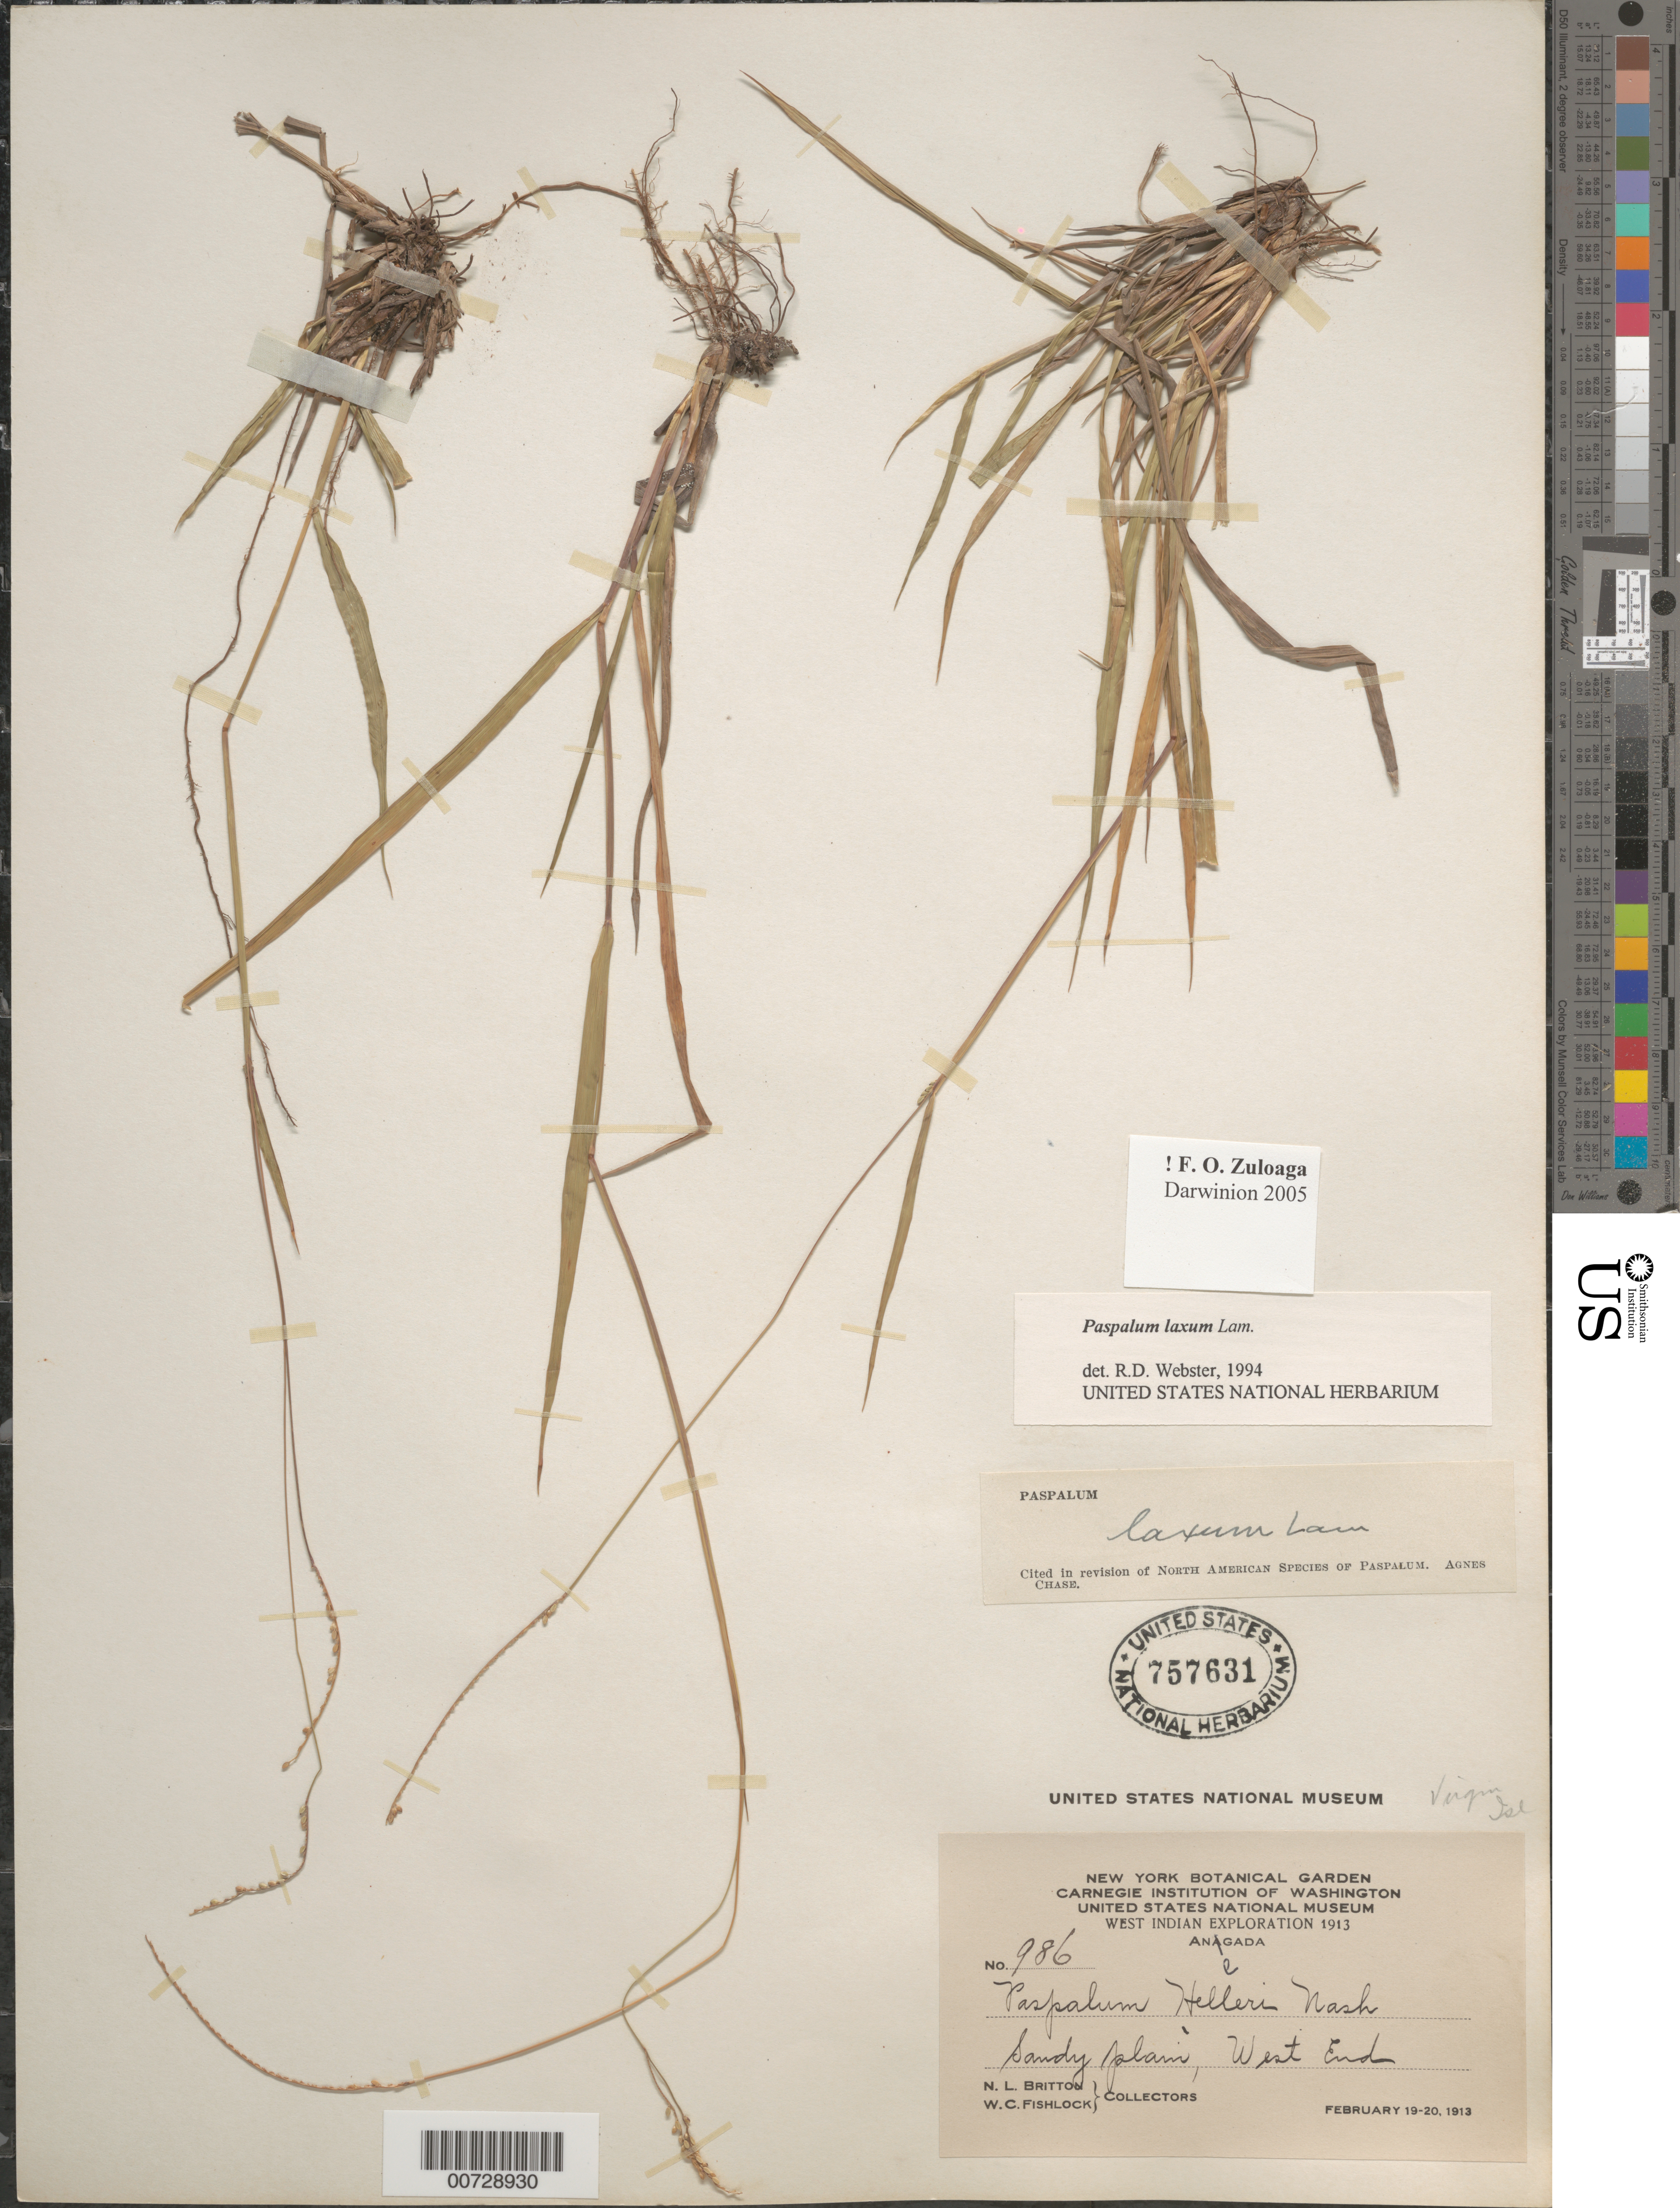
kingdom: Plantae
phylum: Tracheophyta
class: Liliopsida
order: Poales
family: Poaceae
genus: Paspalum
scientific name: Paspalum laxum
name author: Lam.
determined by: Webster, Robert D.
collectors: N. Britton & W. Fishlock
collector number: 986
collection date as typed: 19 Feb 1913 to 20 Feb 1913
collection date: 1913-02-19/1913-02-20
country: British Virgin Islands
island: Anegada I.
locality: Anegada: West End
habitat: Sandy plain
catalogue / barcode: US 757631